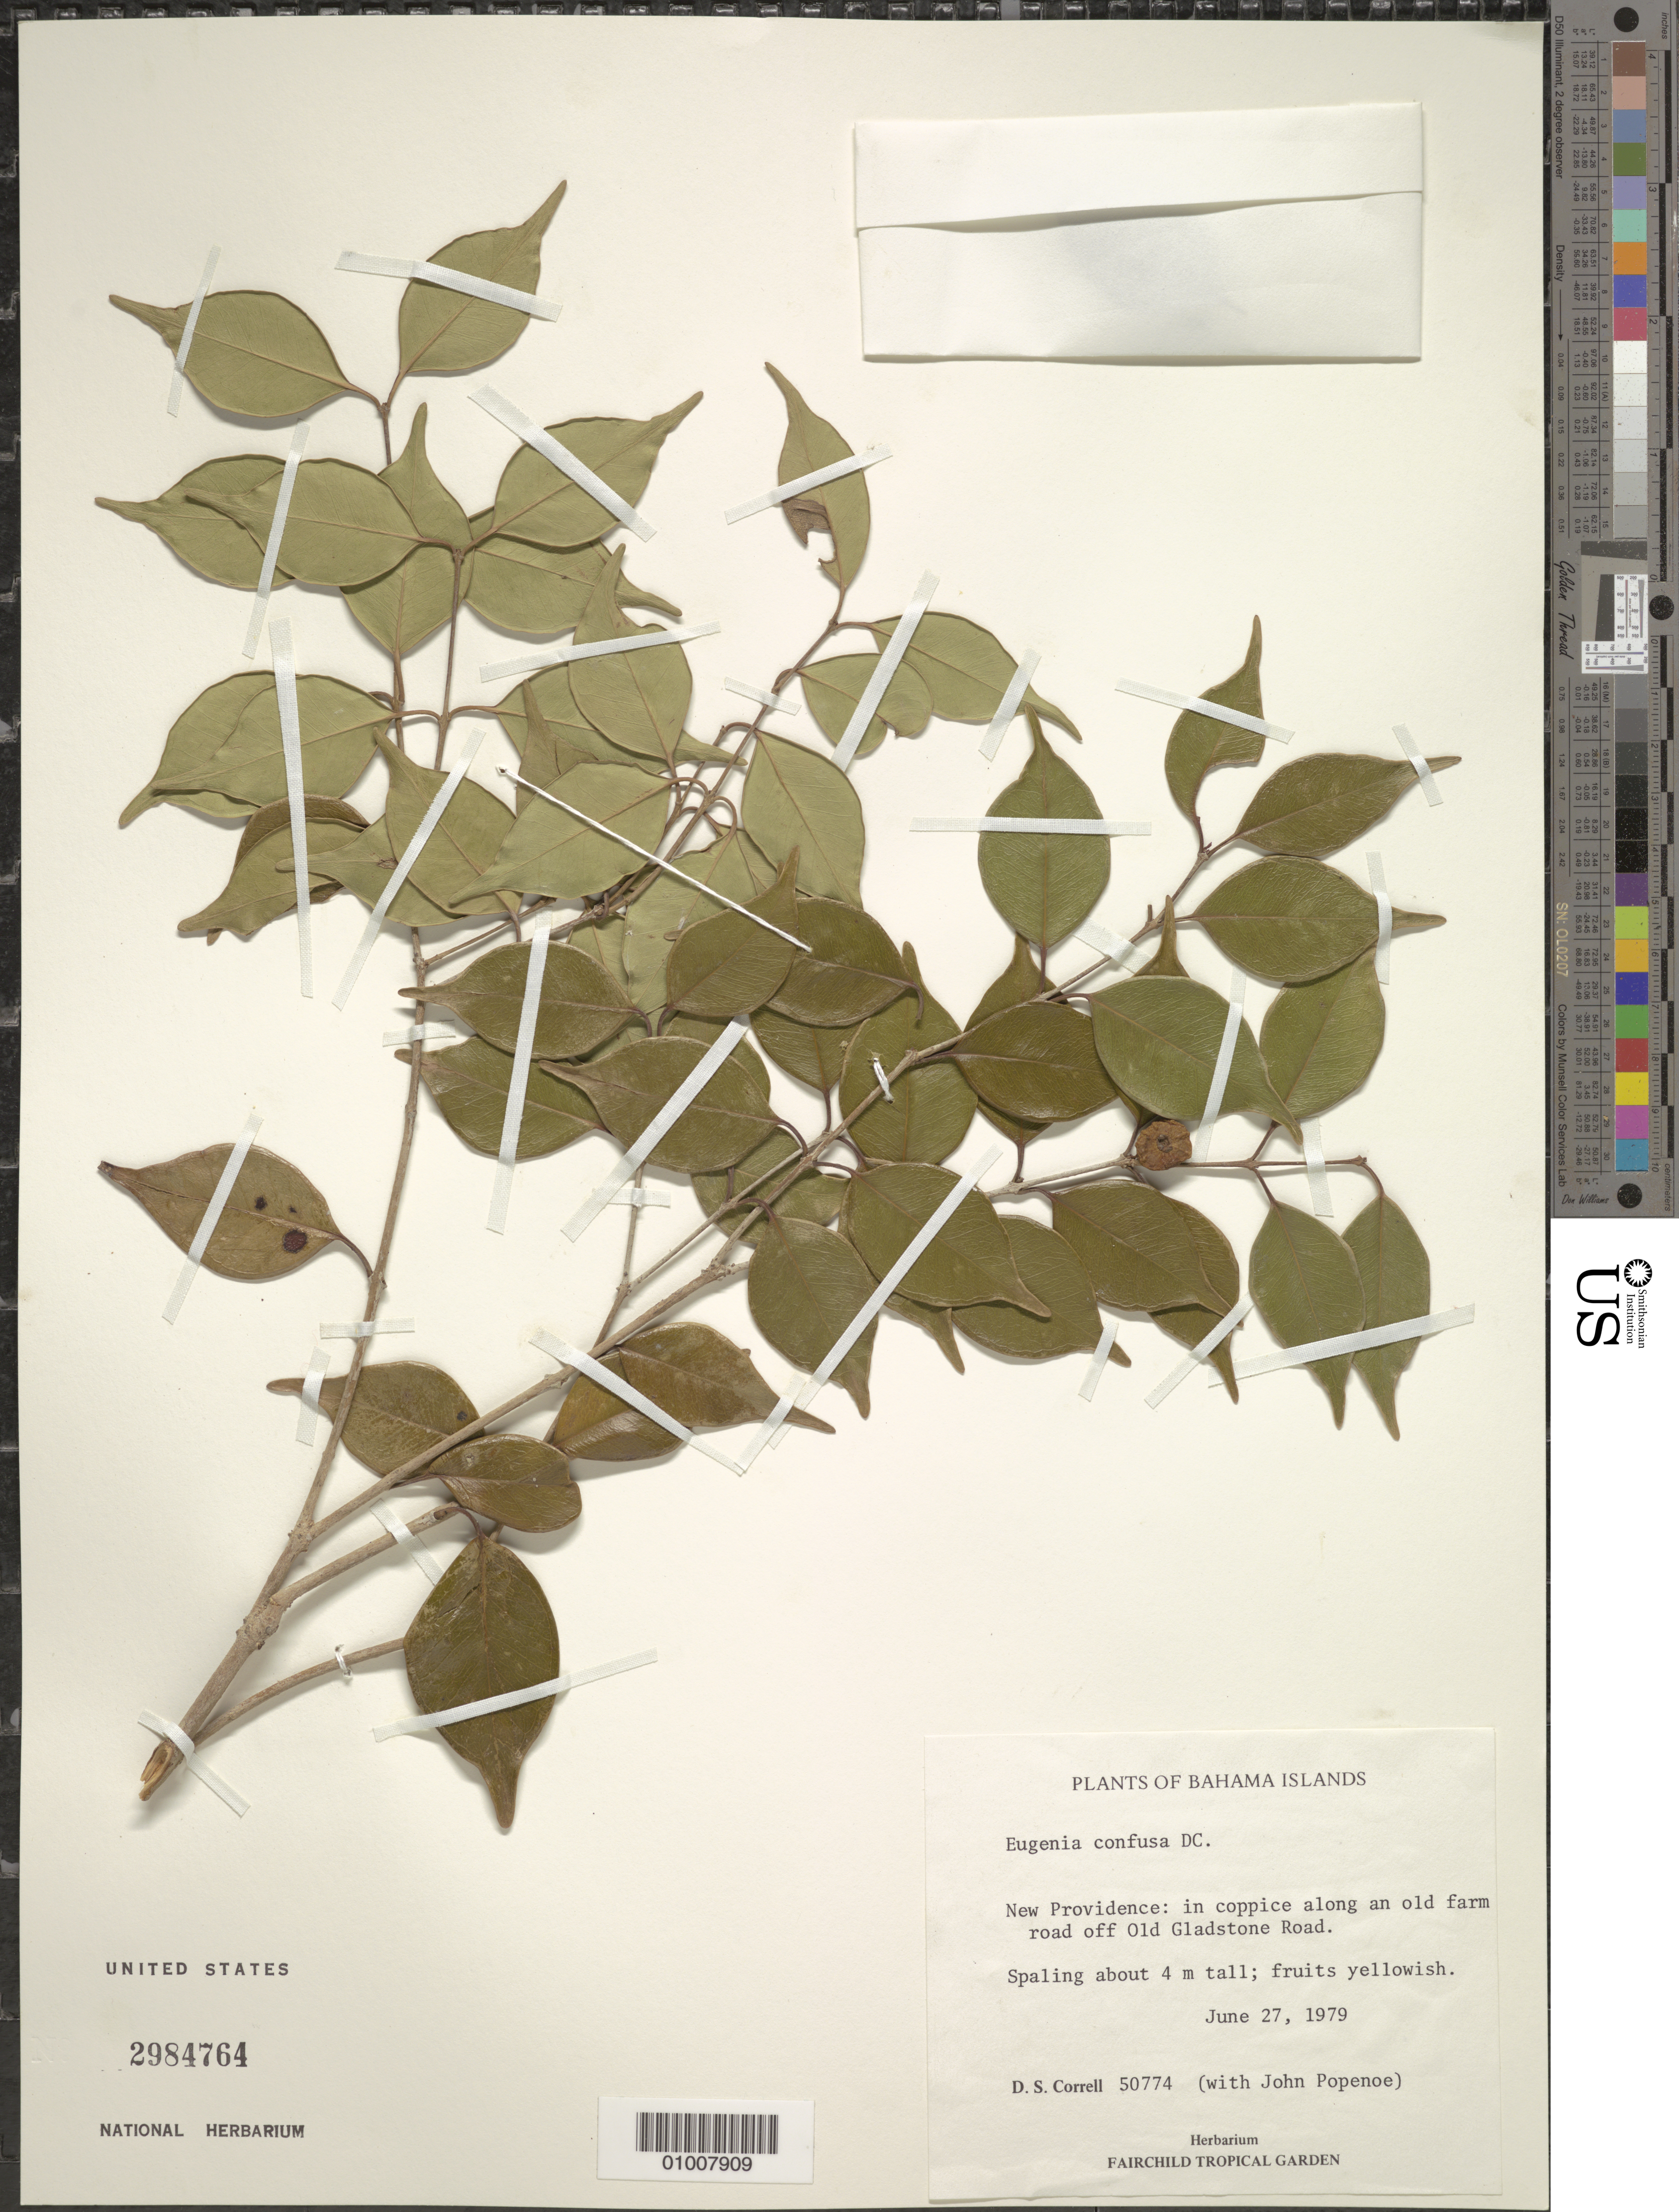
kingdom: Plantae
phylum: Tracheophyta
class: Magnoliopsida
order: Myrtales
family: Myrtaceae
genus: Eugenia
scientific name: Eugenia confusa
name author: DC.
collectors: D. S. Correll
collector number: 50774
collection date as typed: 27 Jun 1979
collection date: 1979-06-27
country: Bahamas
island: New Providence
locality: Along an old farm road off Old Gladstone Road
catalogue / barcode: US 2984764